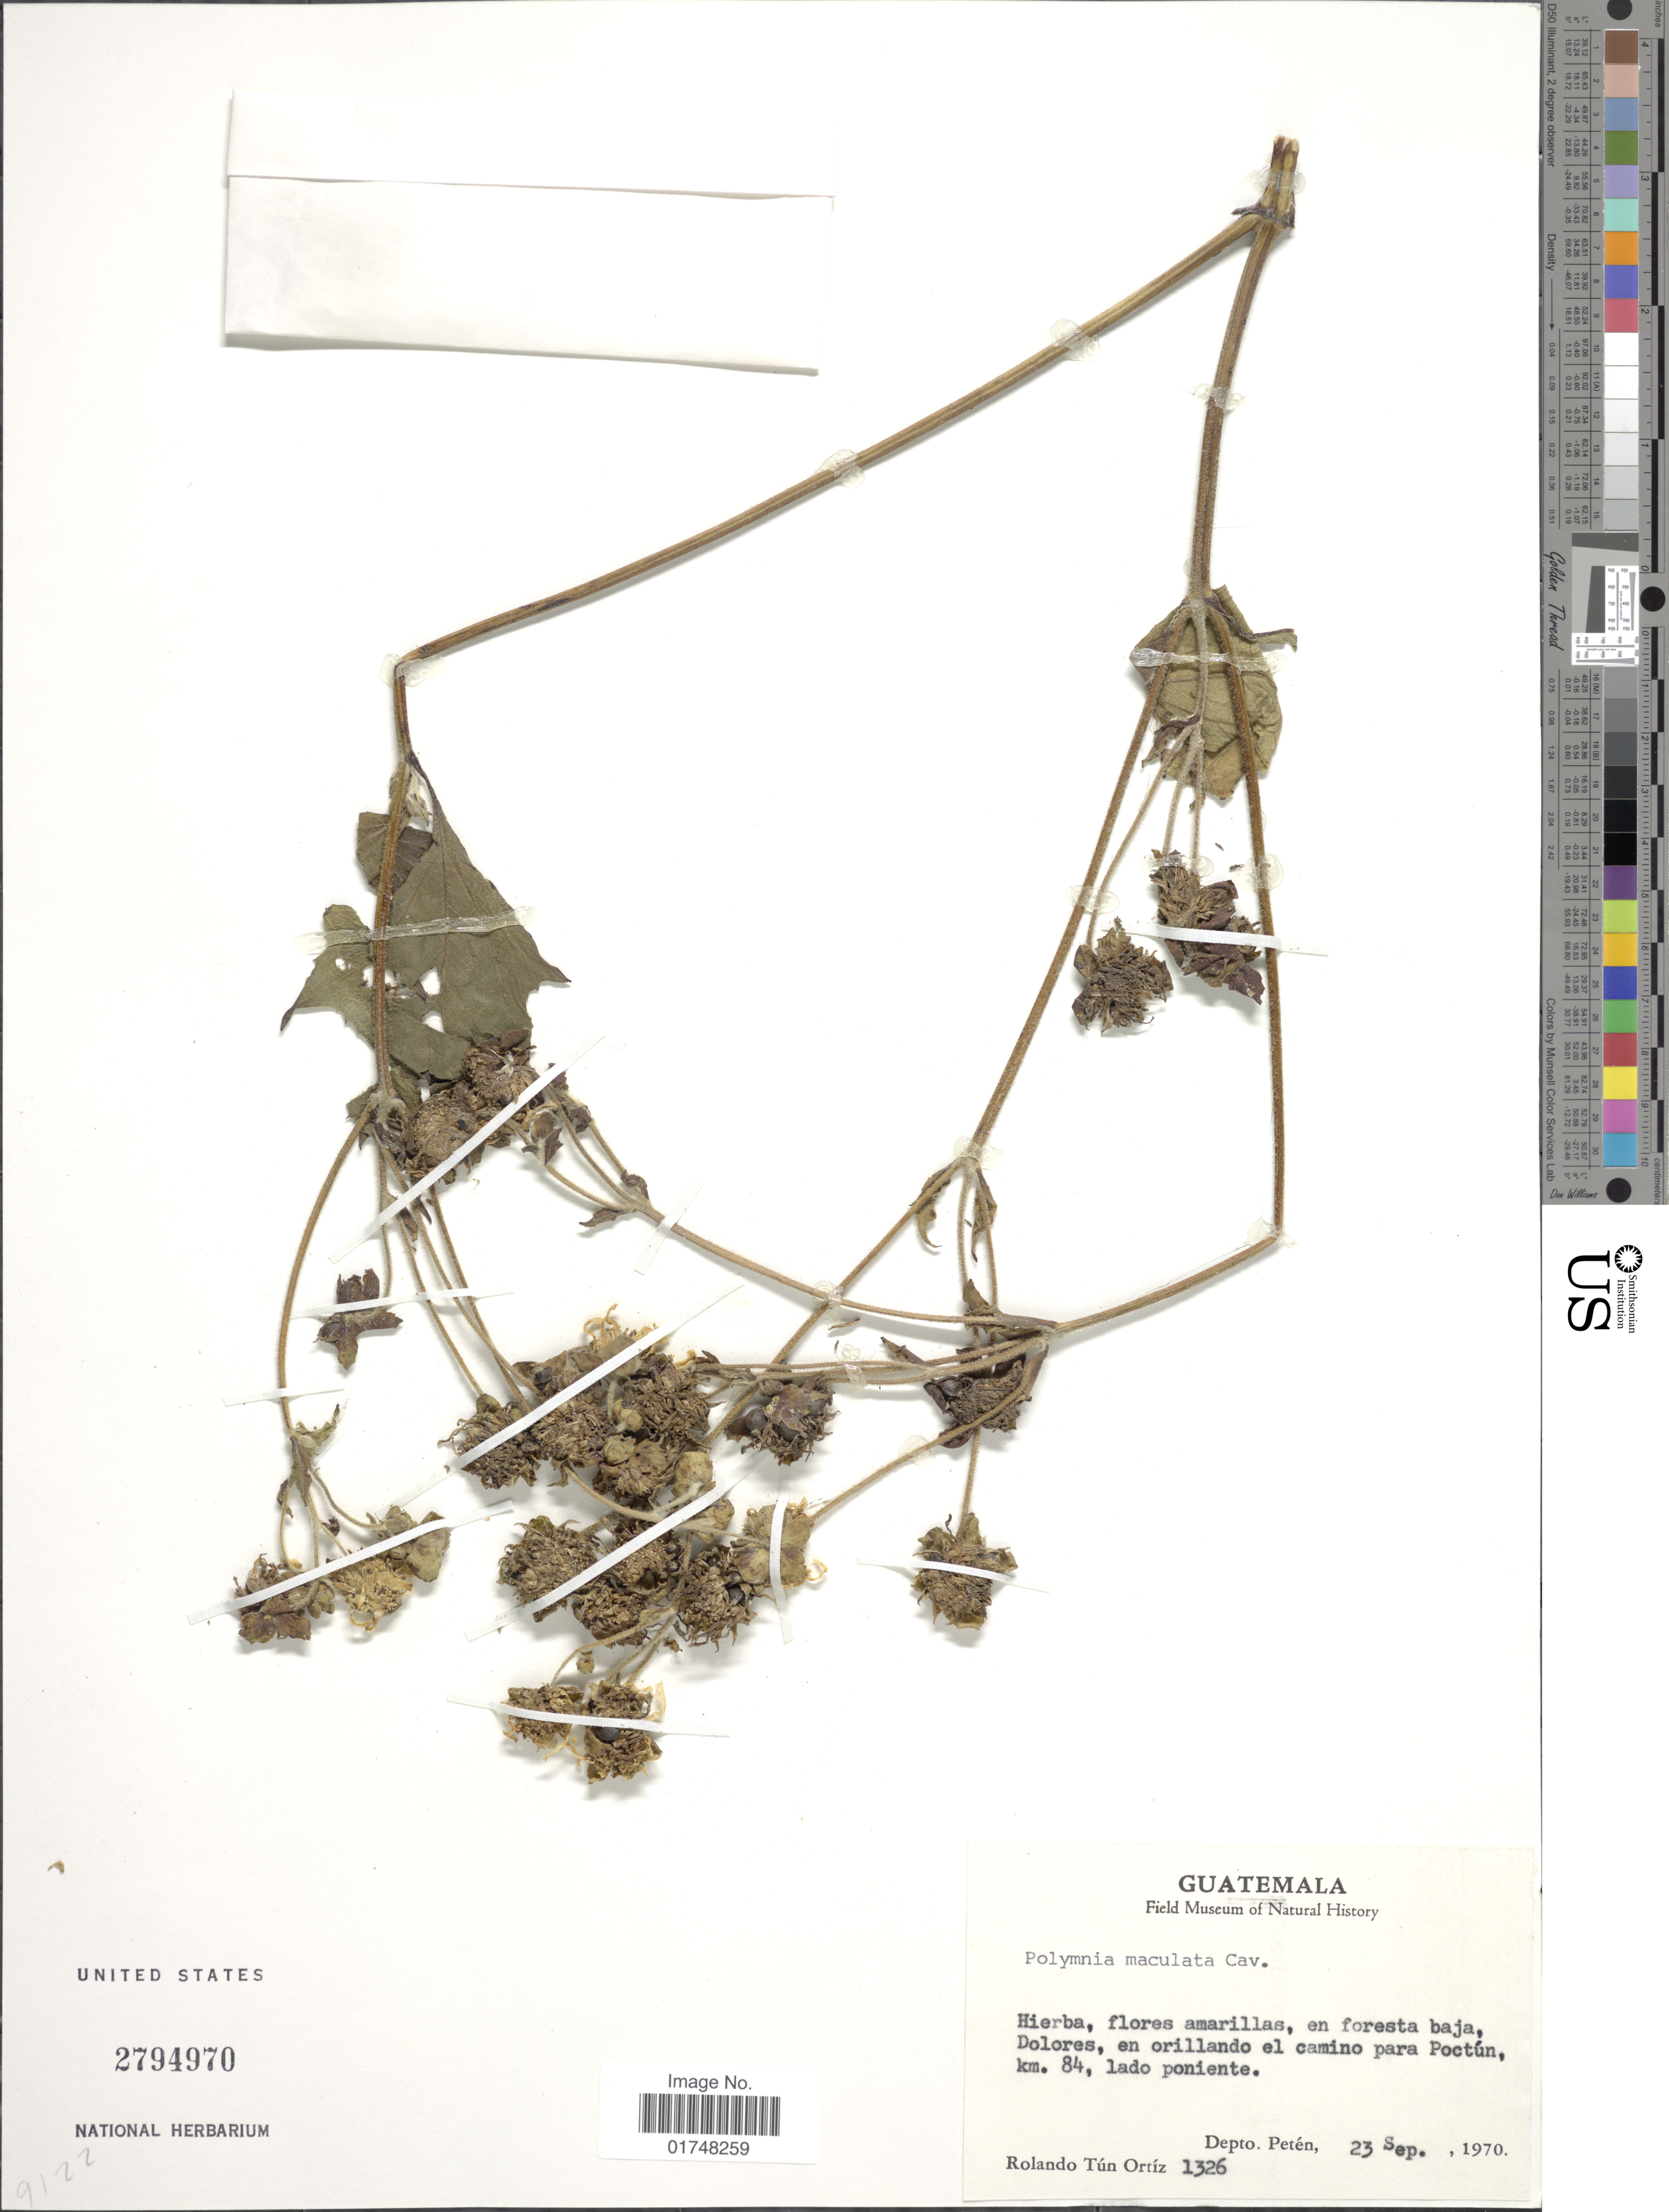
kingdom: Plantae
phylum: Tracheophyta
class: Magnoliopsida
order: Asterales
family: Asteraceae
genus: Smallanthus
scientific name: Smallanthus maculatus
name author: (Cav.) H. Rob.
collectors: R. T. Ortíz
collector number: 1326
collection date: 1970-09-23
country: Guatemala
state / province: El Petén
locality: El camino para Poctun km. 84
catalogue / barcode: US 2794970